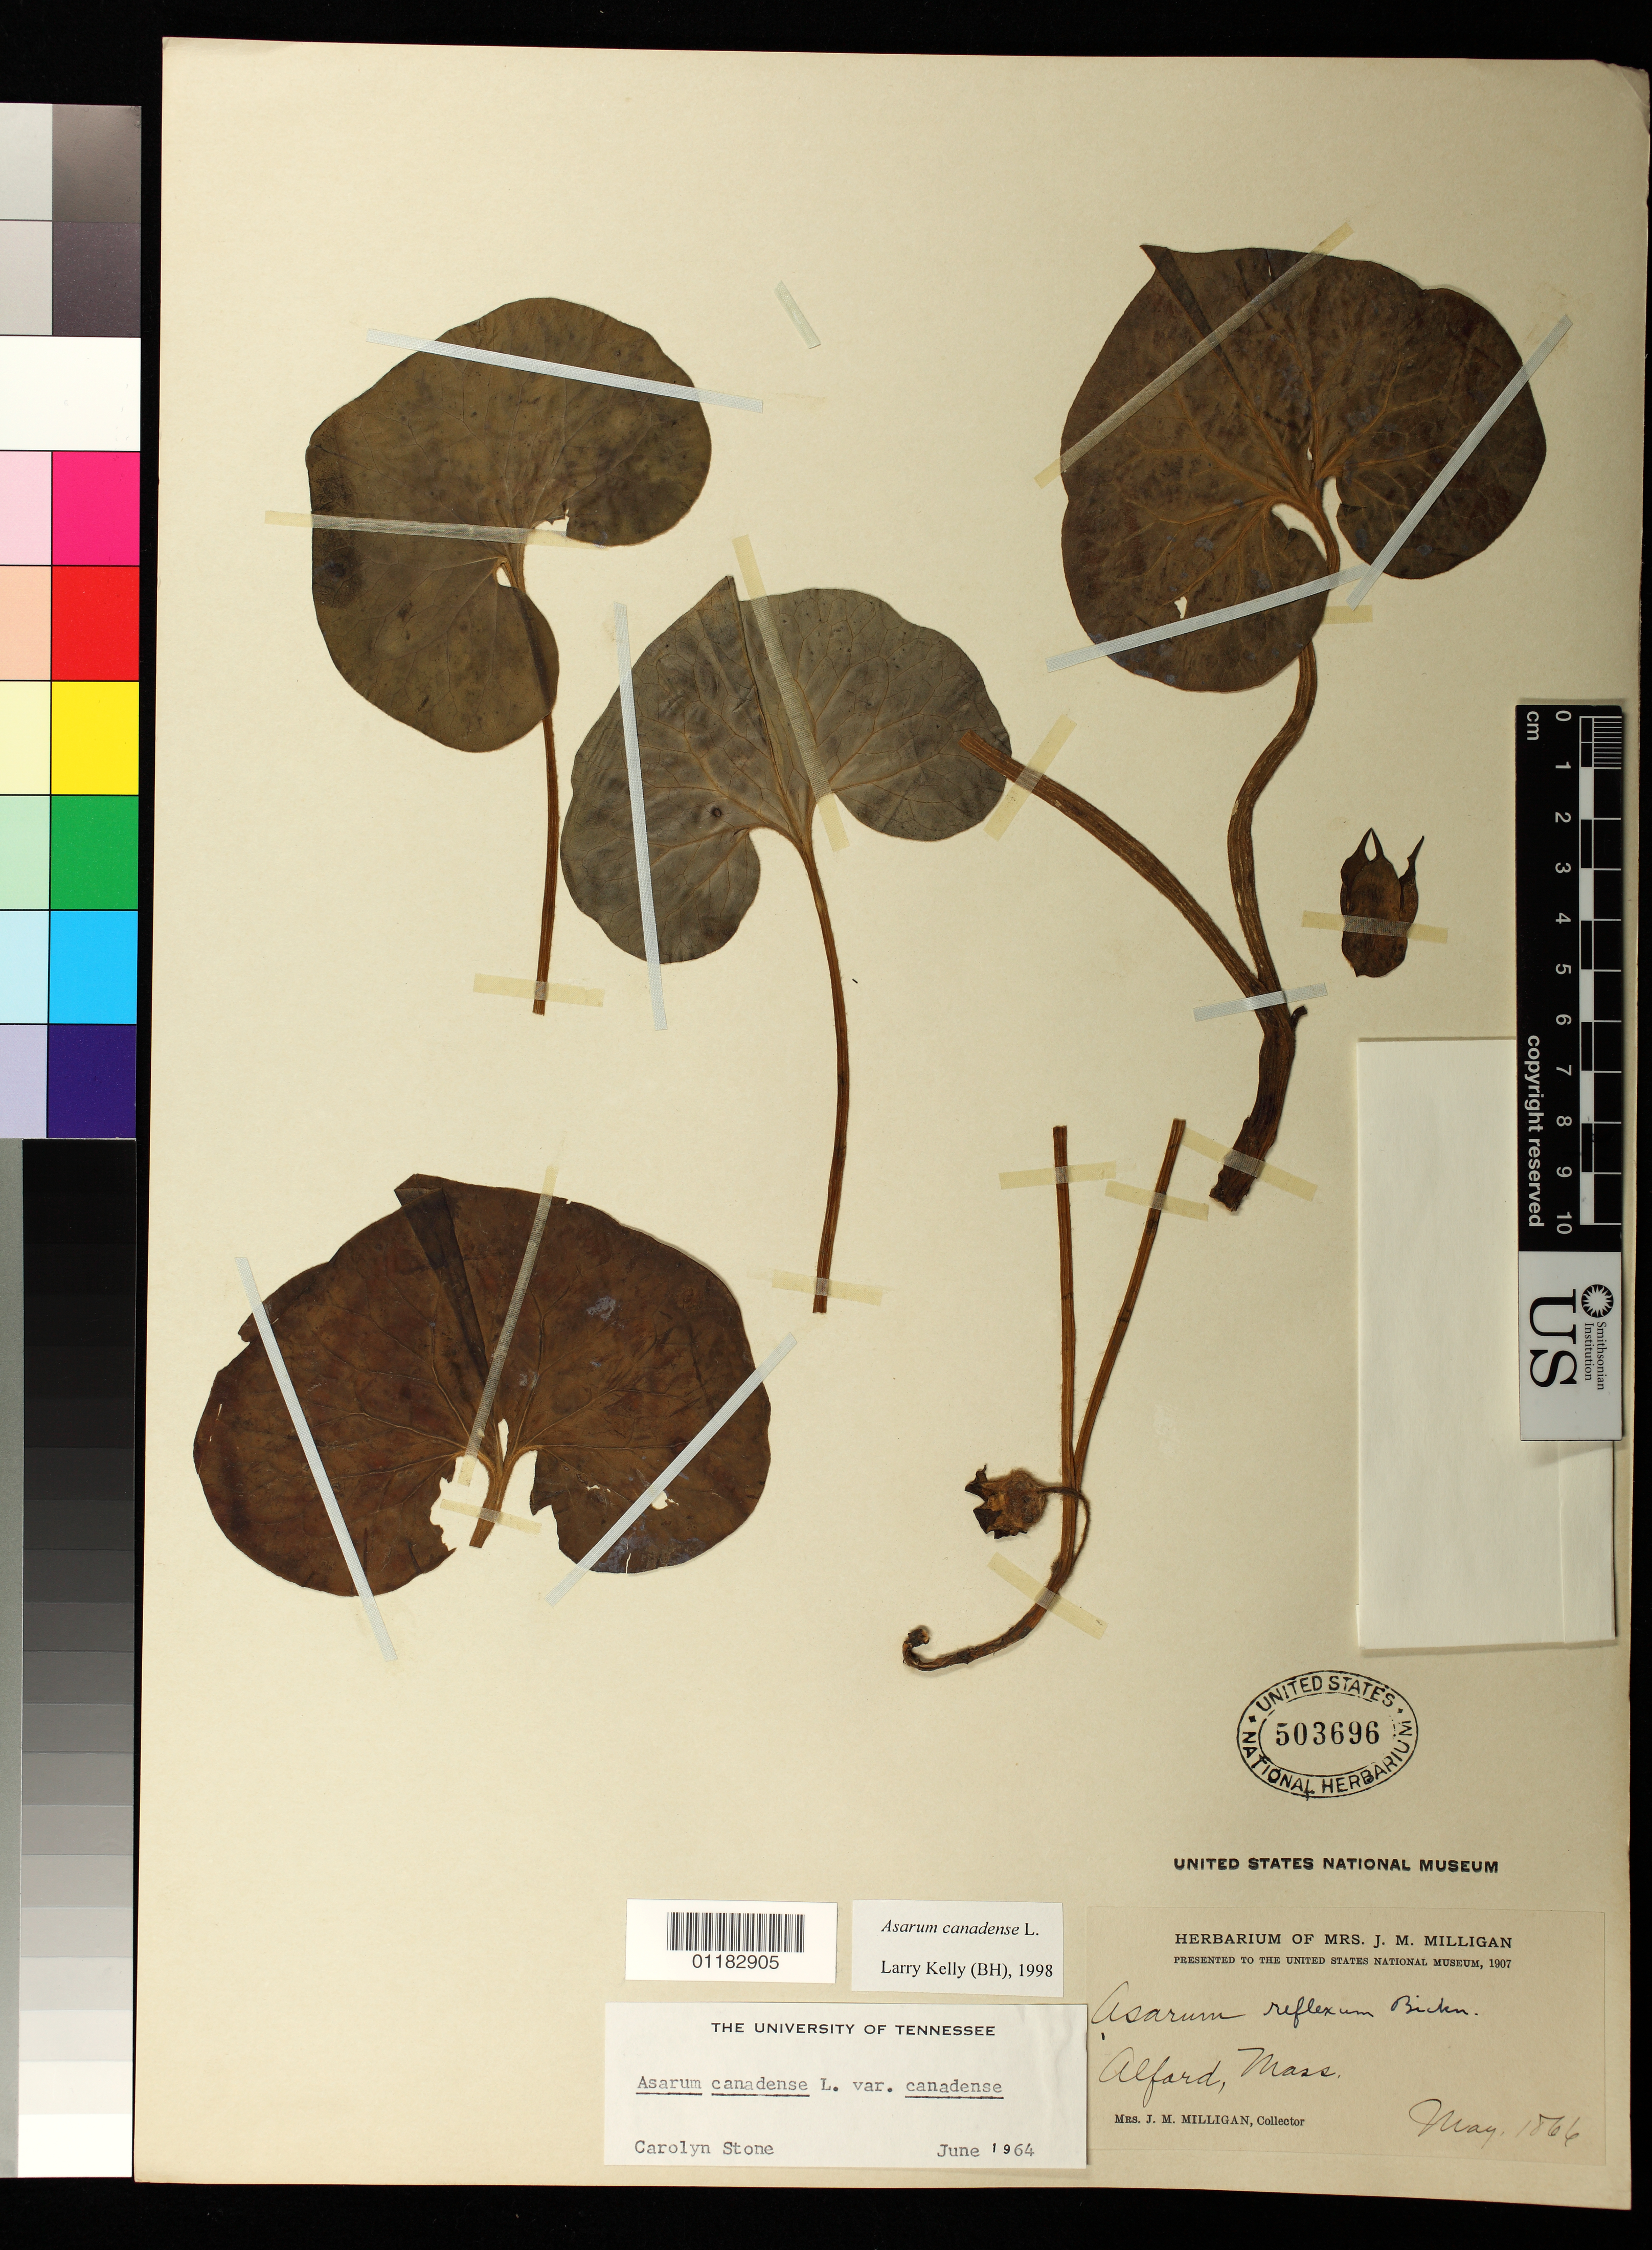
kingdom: Plantae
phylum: Tracheophyta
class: Magnoliopsida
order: Piperales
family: Aristolochiaceae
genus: Asarum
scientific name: Asarum canadense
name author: L.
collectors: J. M. Milligan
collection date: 1866-05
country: United States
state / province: Massachusetts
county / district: Berkshire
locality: Alford, Berkshire County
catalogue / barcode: US 503696